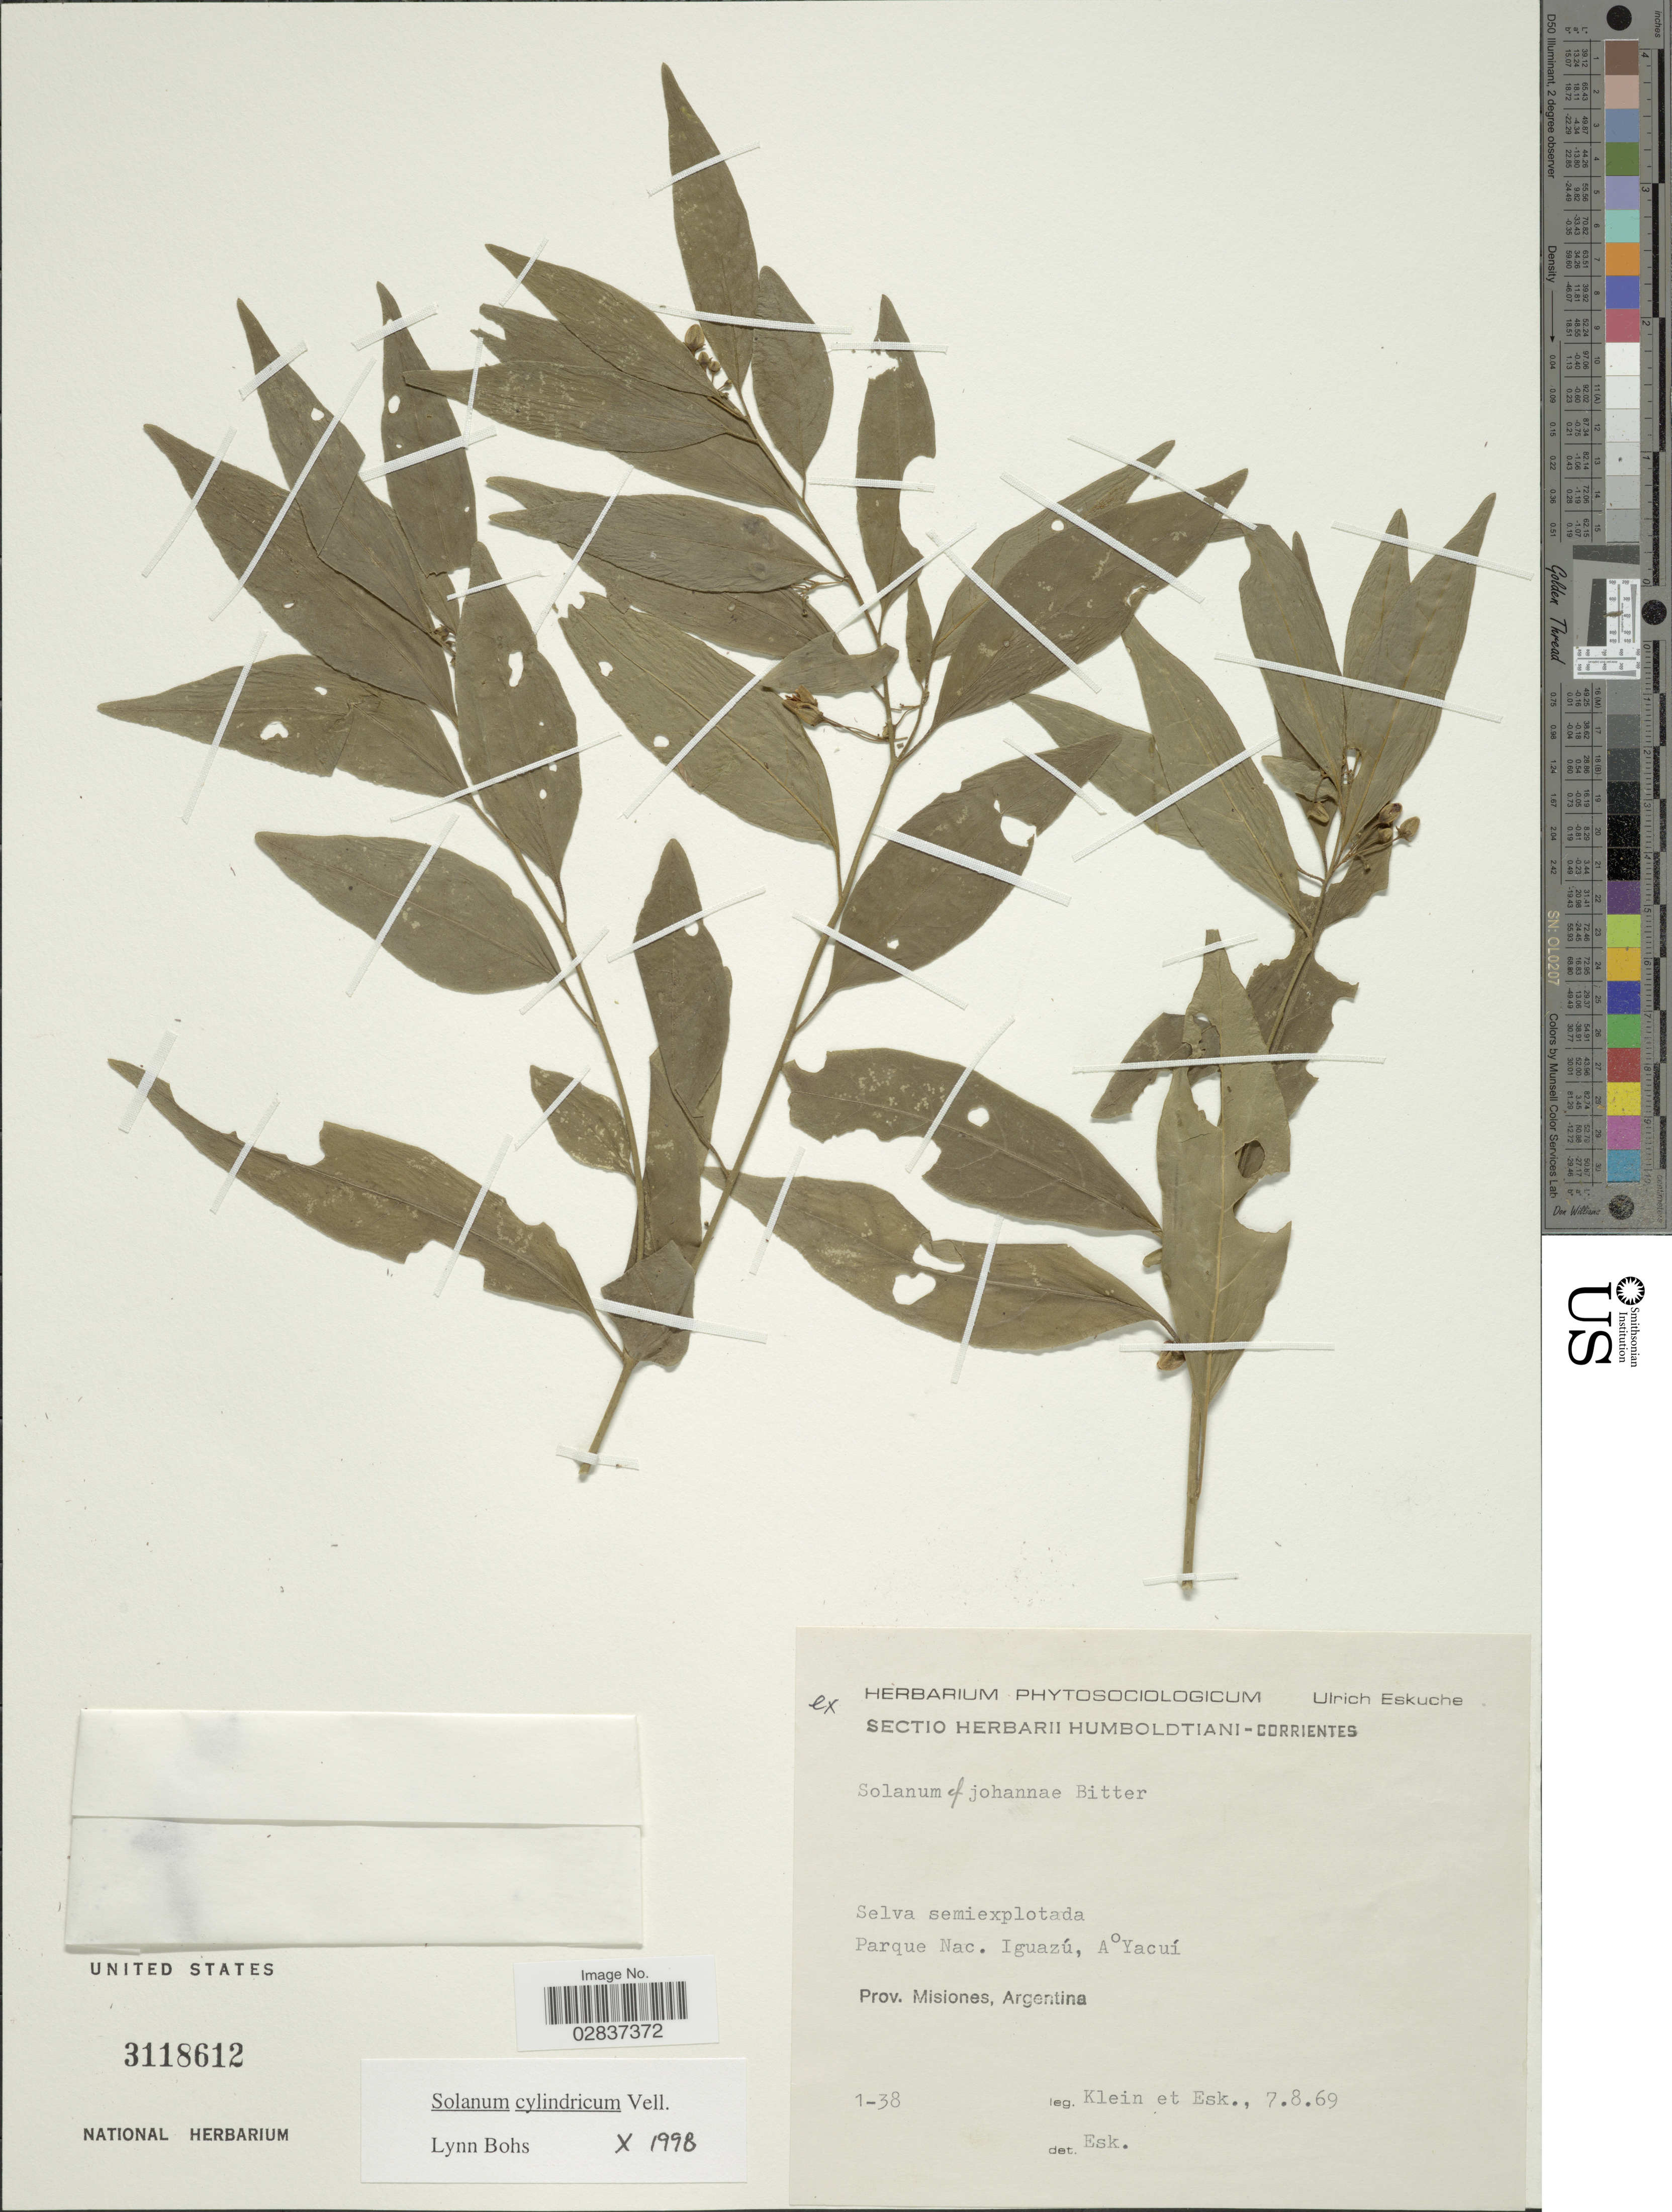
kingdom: Plantae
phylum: Tracheophyta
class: Magnoliopsida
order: Solanales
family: Solanaceae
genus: Solanum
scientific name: Solanum cylindricum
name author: Vell.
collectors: Klein, -- & U. G. Eskuche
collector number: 1-38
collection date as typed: Transcribed d/m/y: 7/8/69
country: Argentina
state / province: Misiones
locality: Parque Nac. Iguazú, A°Yacuí.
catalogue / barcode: US 3118612